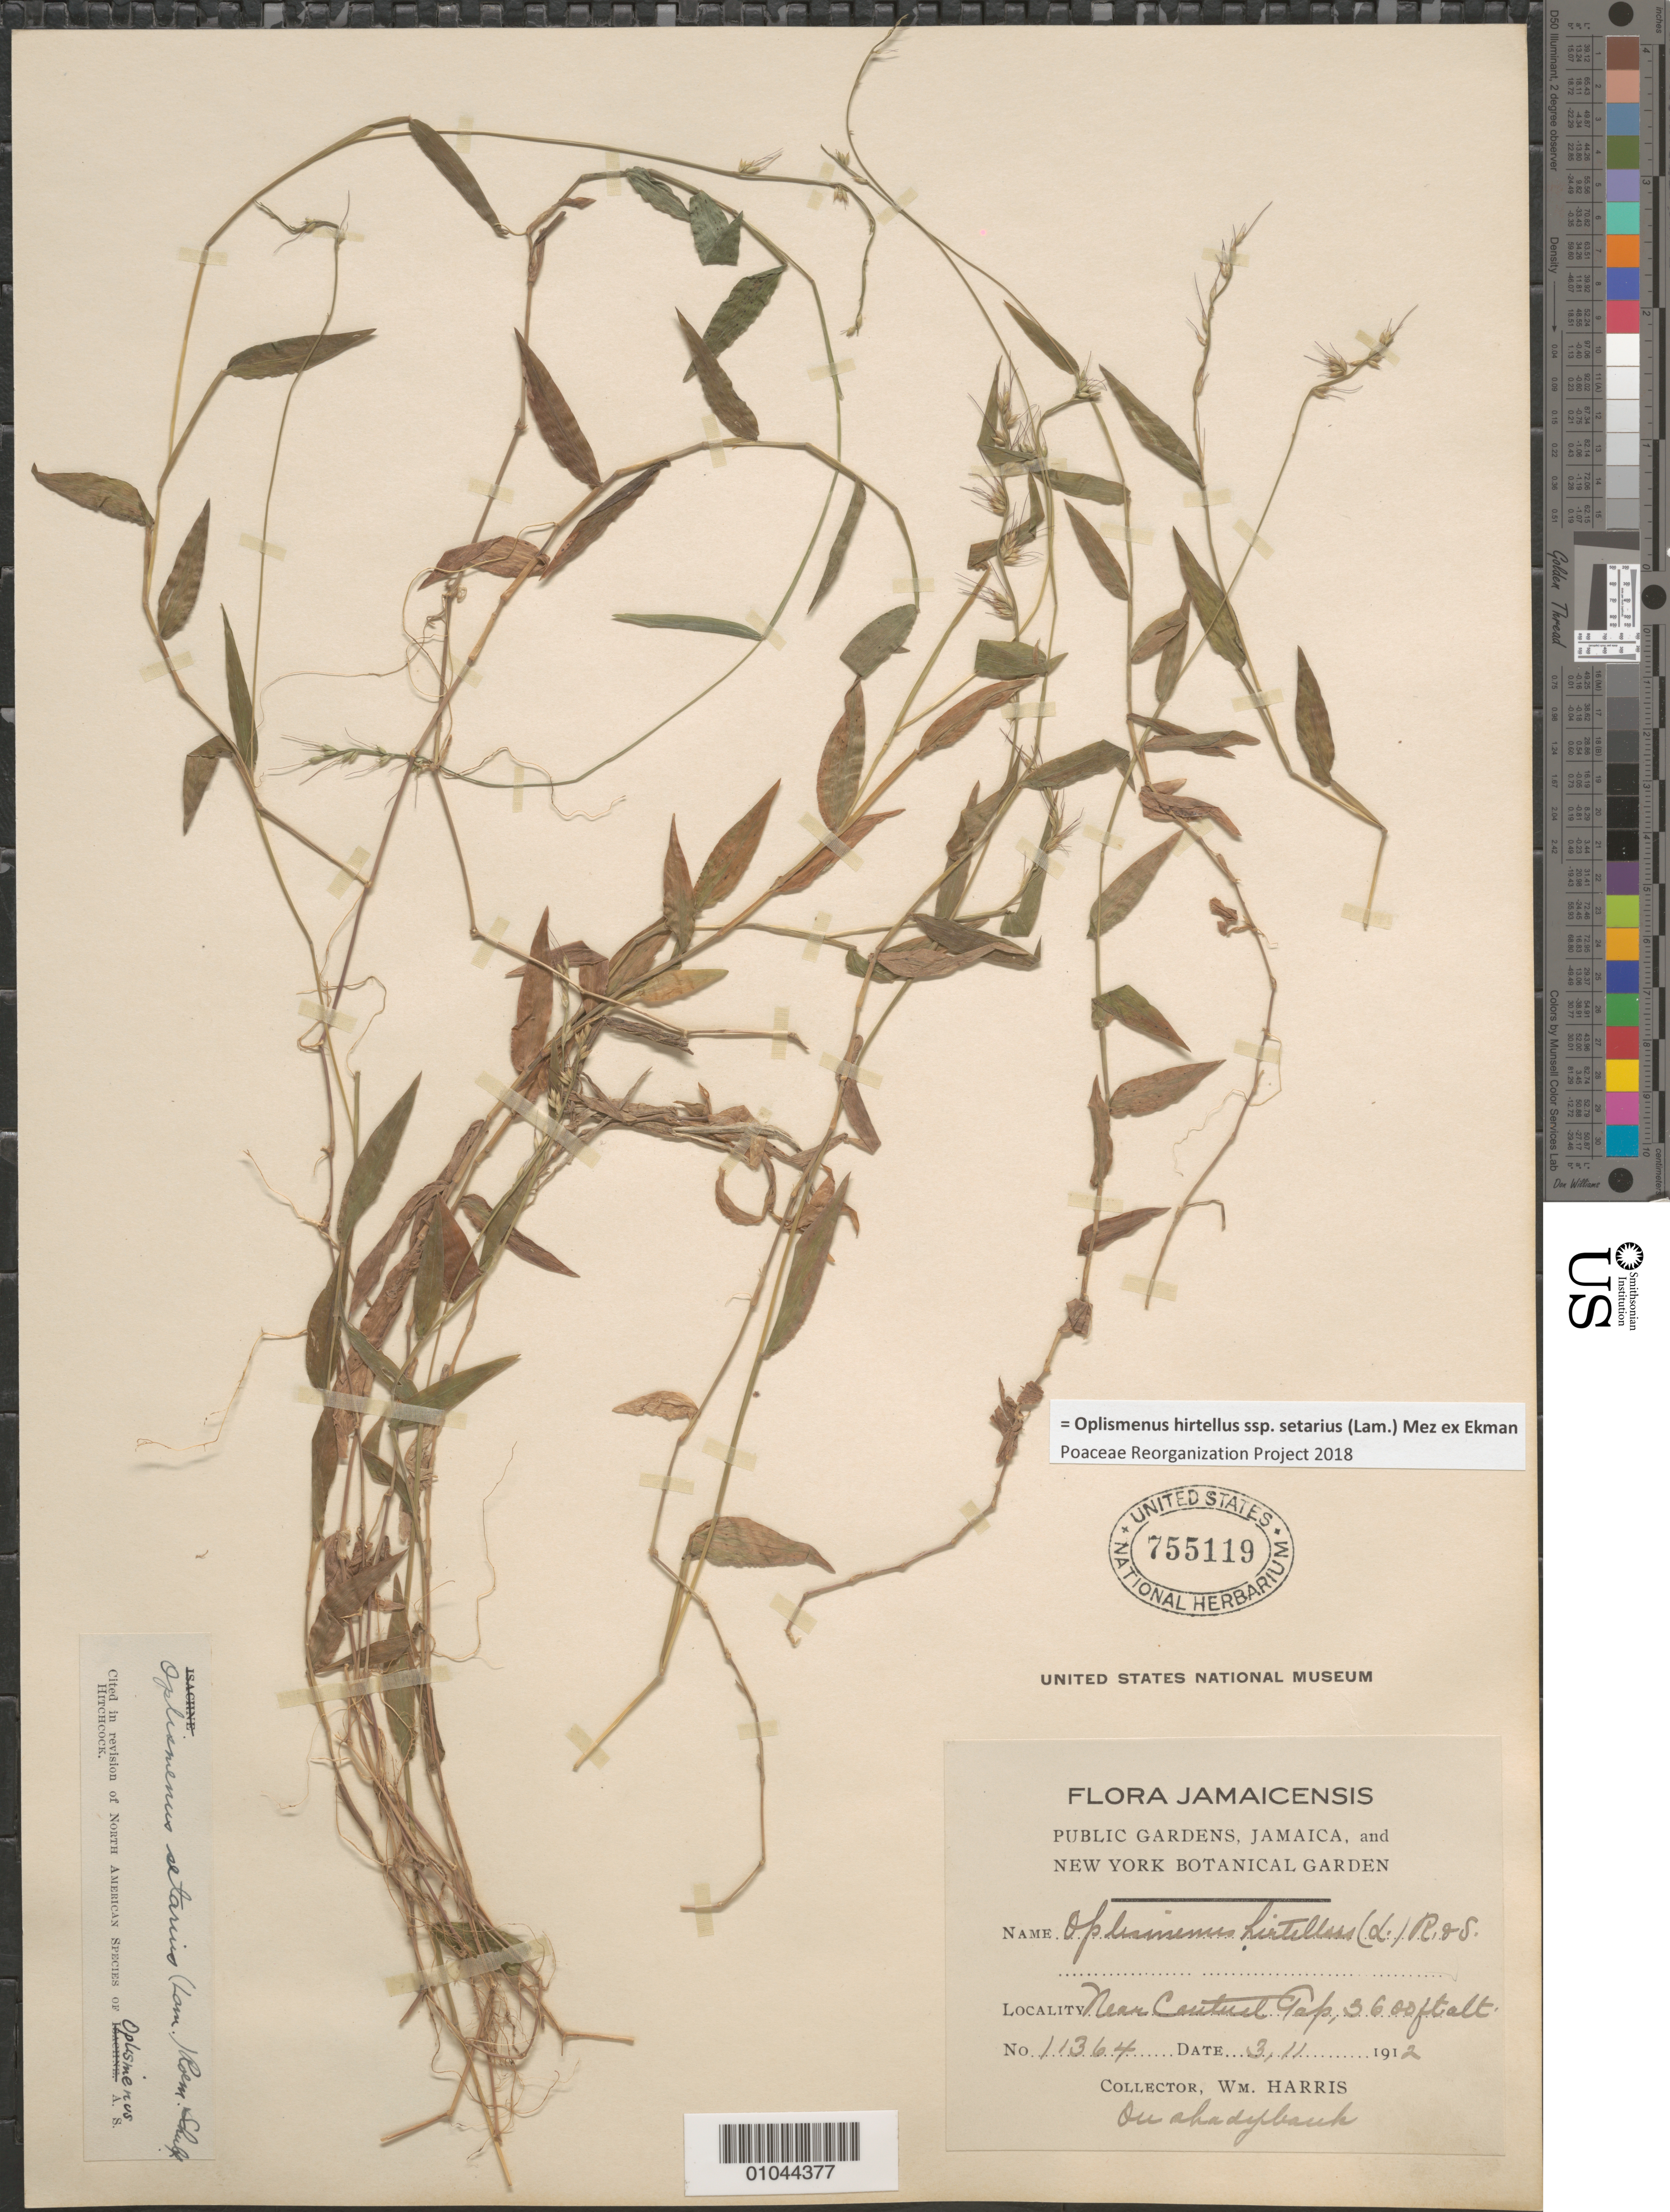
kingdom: Plantae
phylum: Tracheophyta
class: Liliopsida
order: Poales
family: Poaceae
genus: Oplismenus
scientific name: Oplismenus hirtellus subsp. setarius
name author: (Lam.) Mez ex Ekman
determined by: Poaceae Reorganization Project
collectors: W. Harris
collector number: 11364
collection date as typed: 03 Nov 1912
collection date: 1912-11-03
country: Jamaica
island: Jamaica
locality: Near Central Gap.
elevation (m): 1097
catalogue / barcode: US 755119